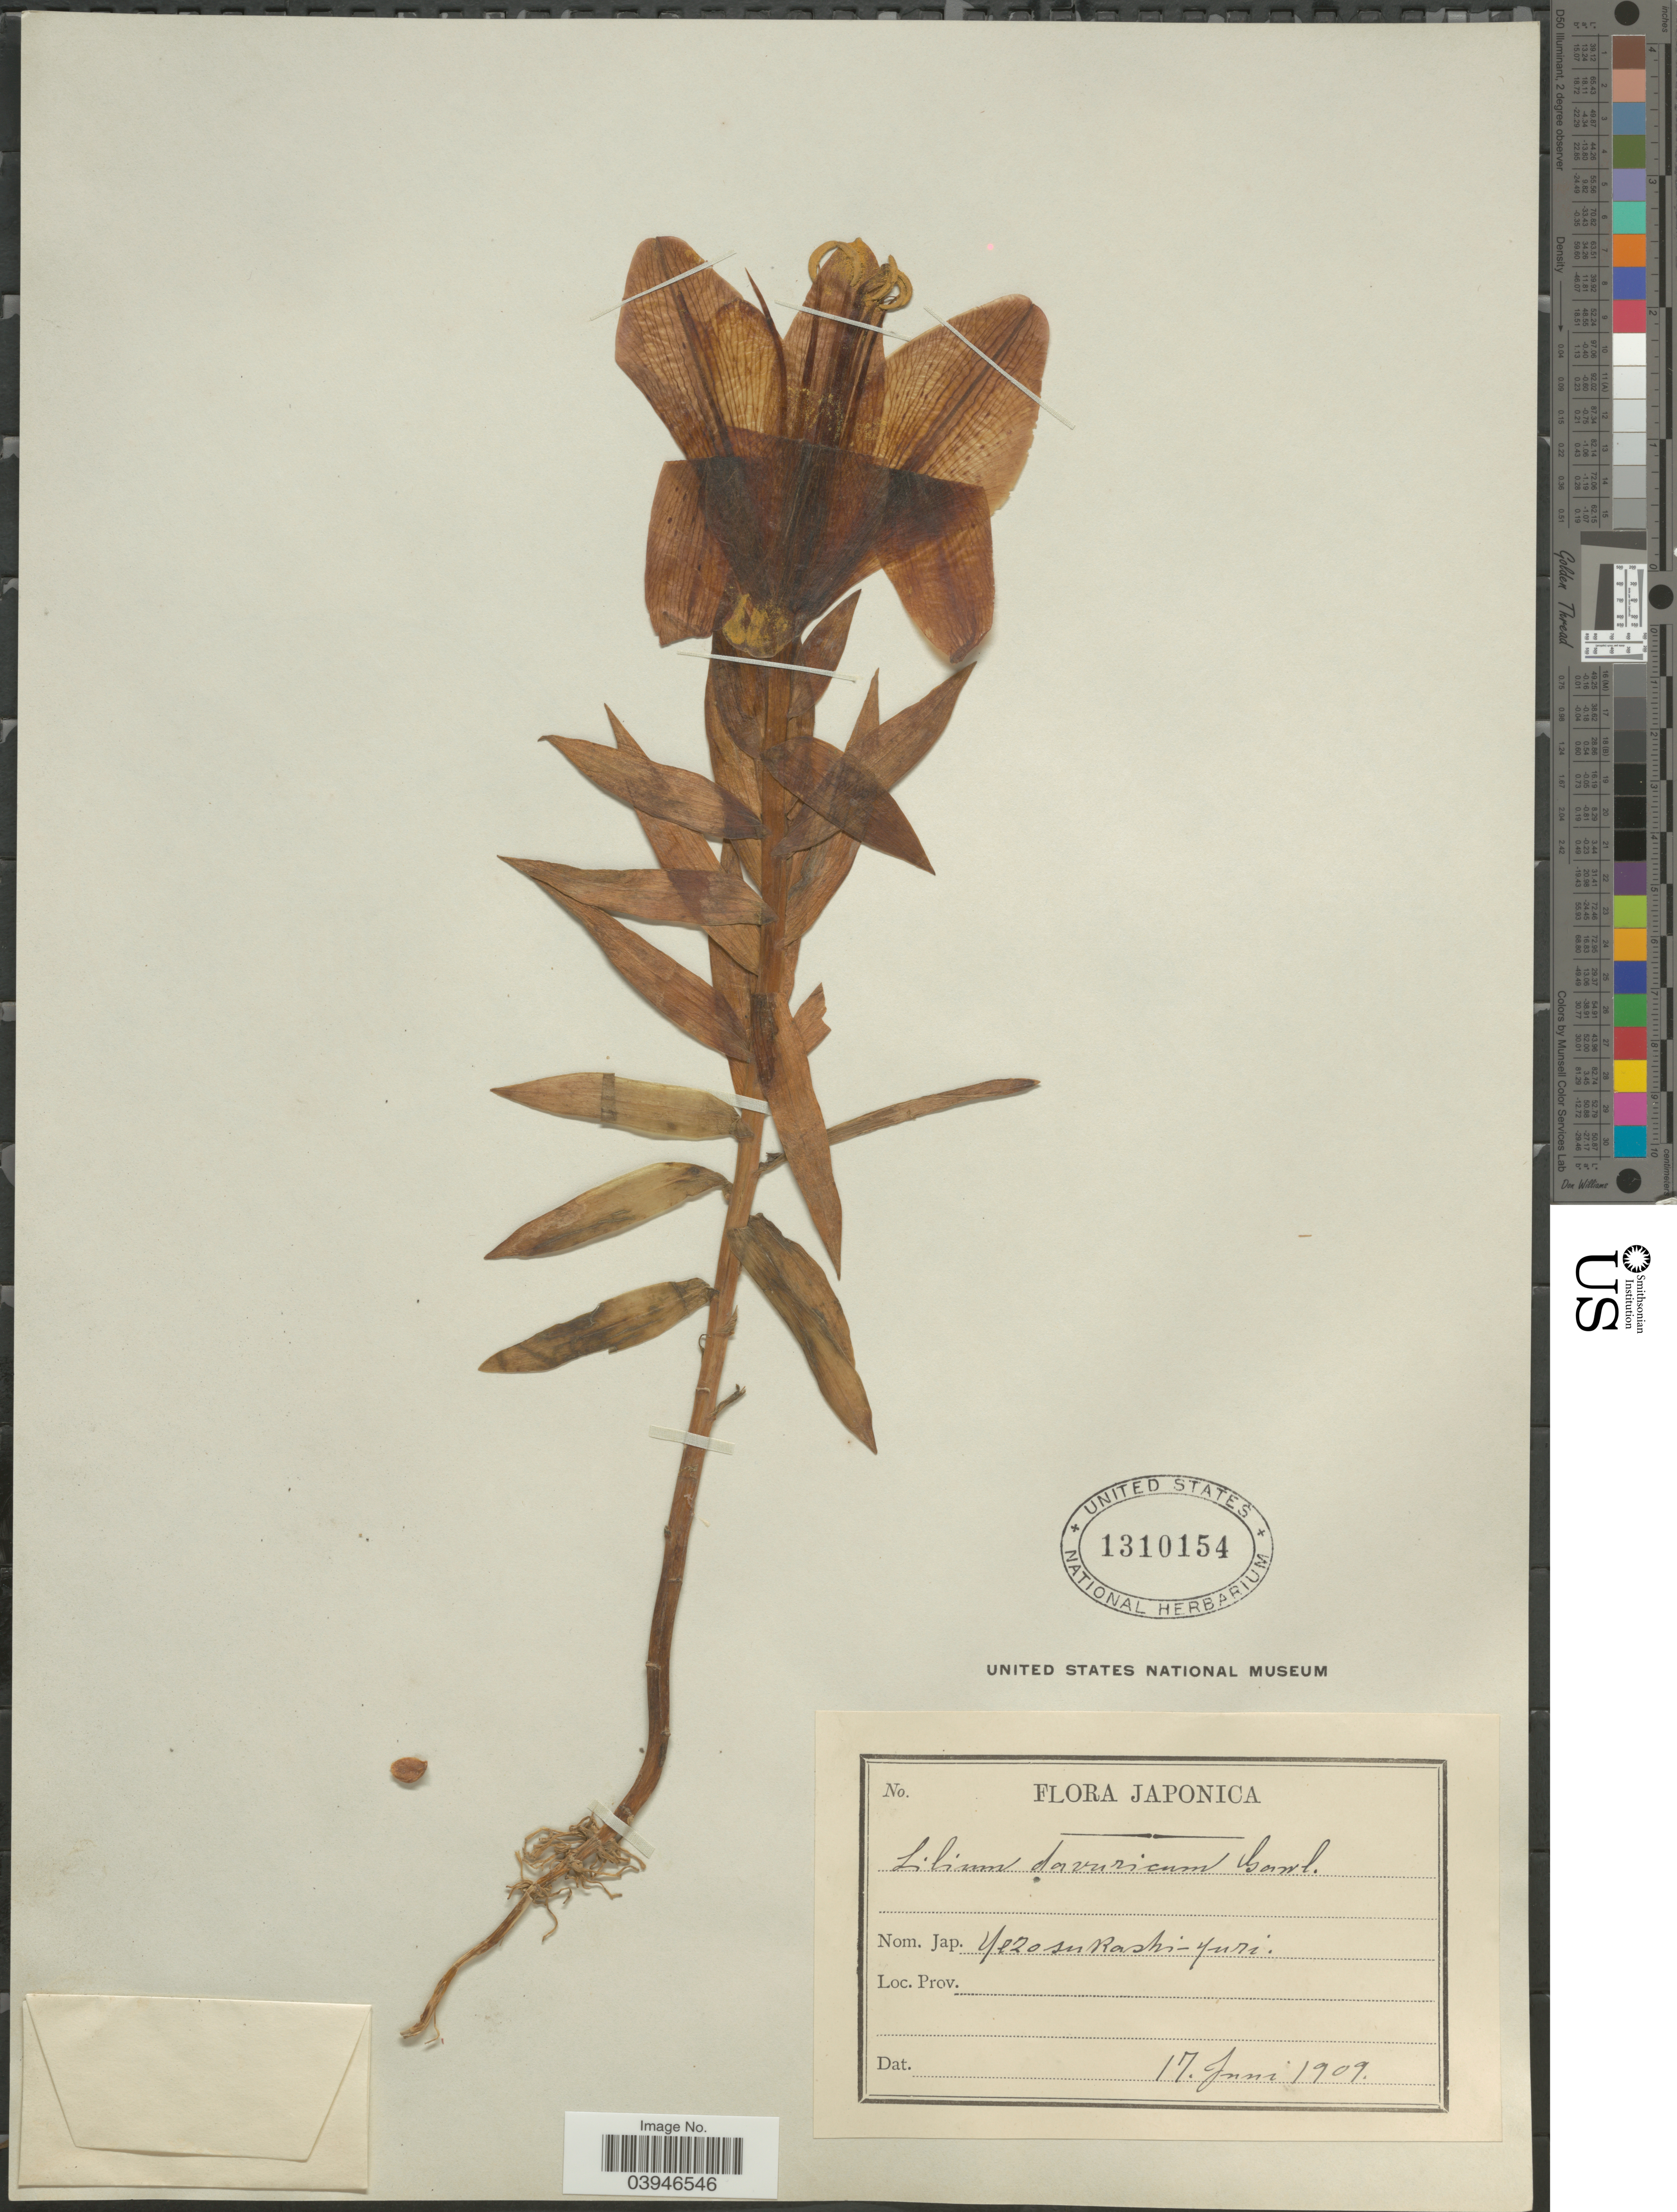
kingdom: Plantae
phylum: Tracheophyta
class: Liliopsida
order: Liliales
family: Liliaceae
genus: Lilium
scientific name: Lilium dauricum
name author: Ker Gawl.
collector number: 1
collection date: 1909-06-17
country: Japan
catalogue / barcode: US 1310154